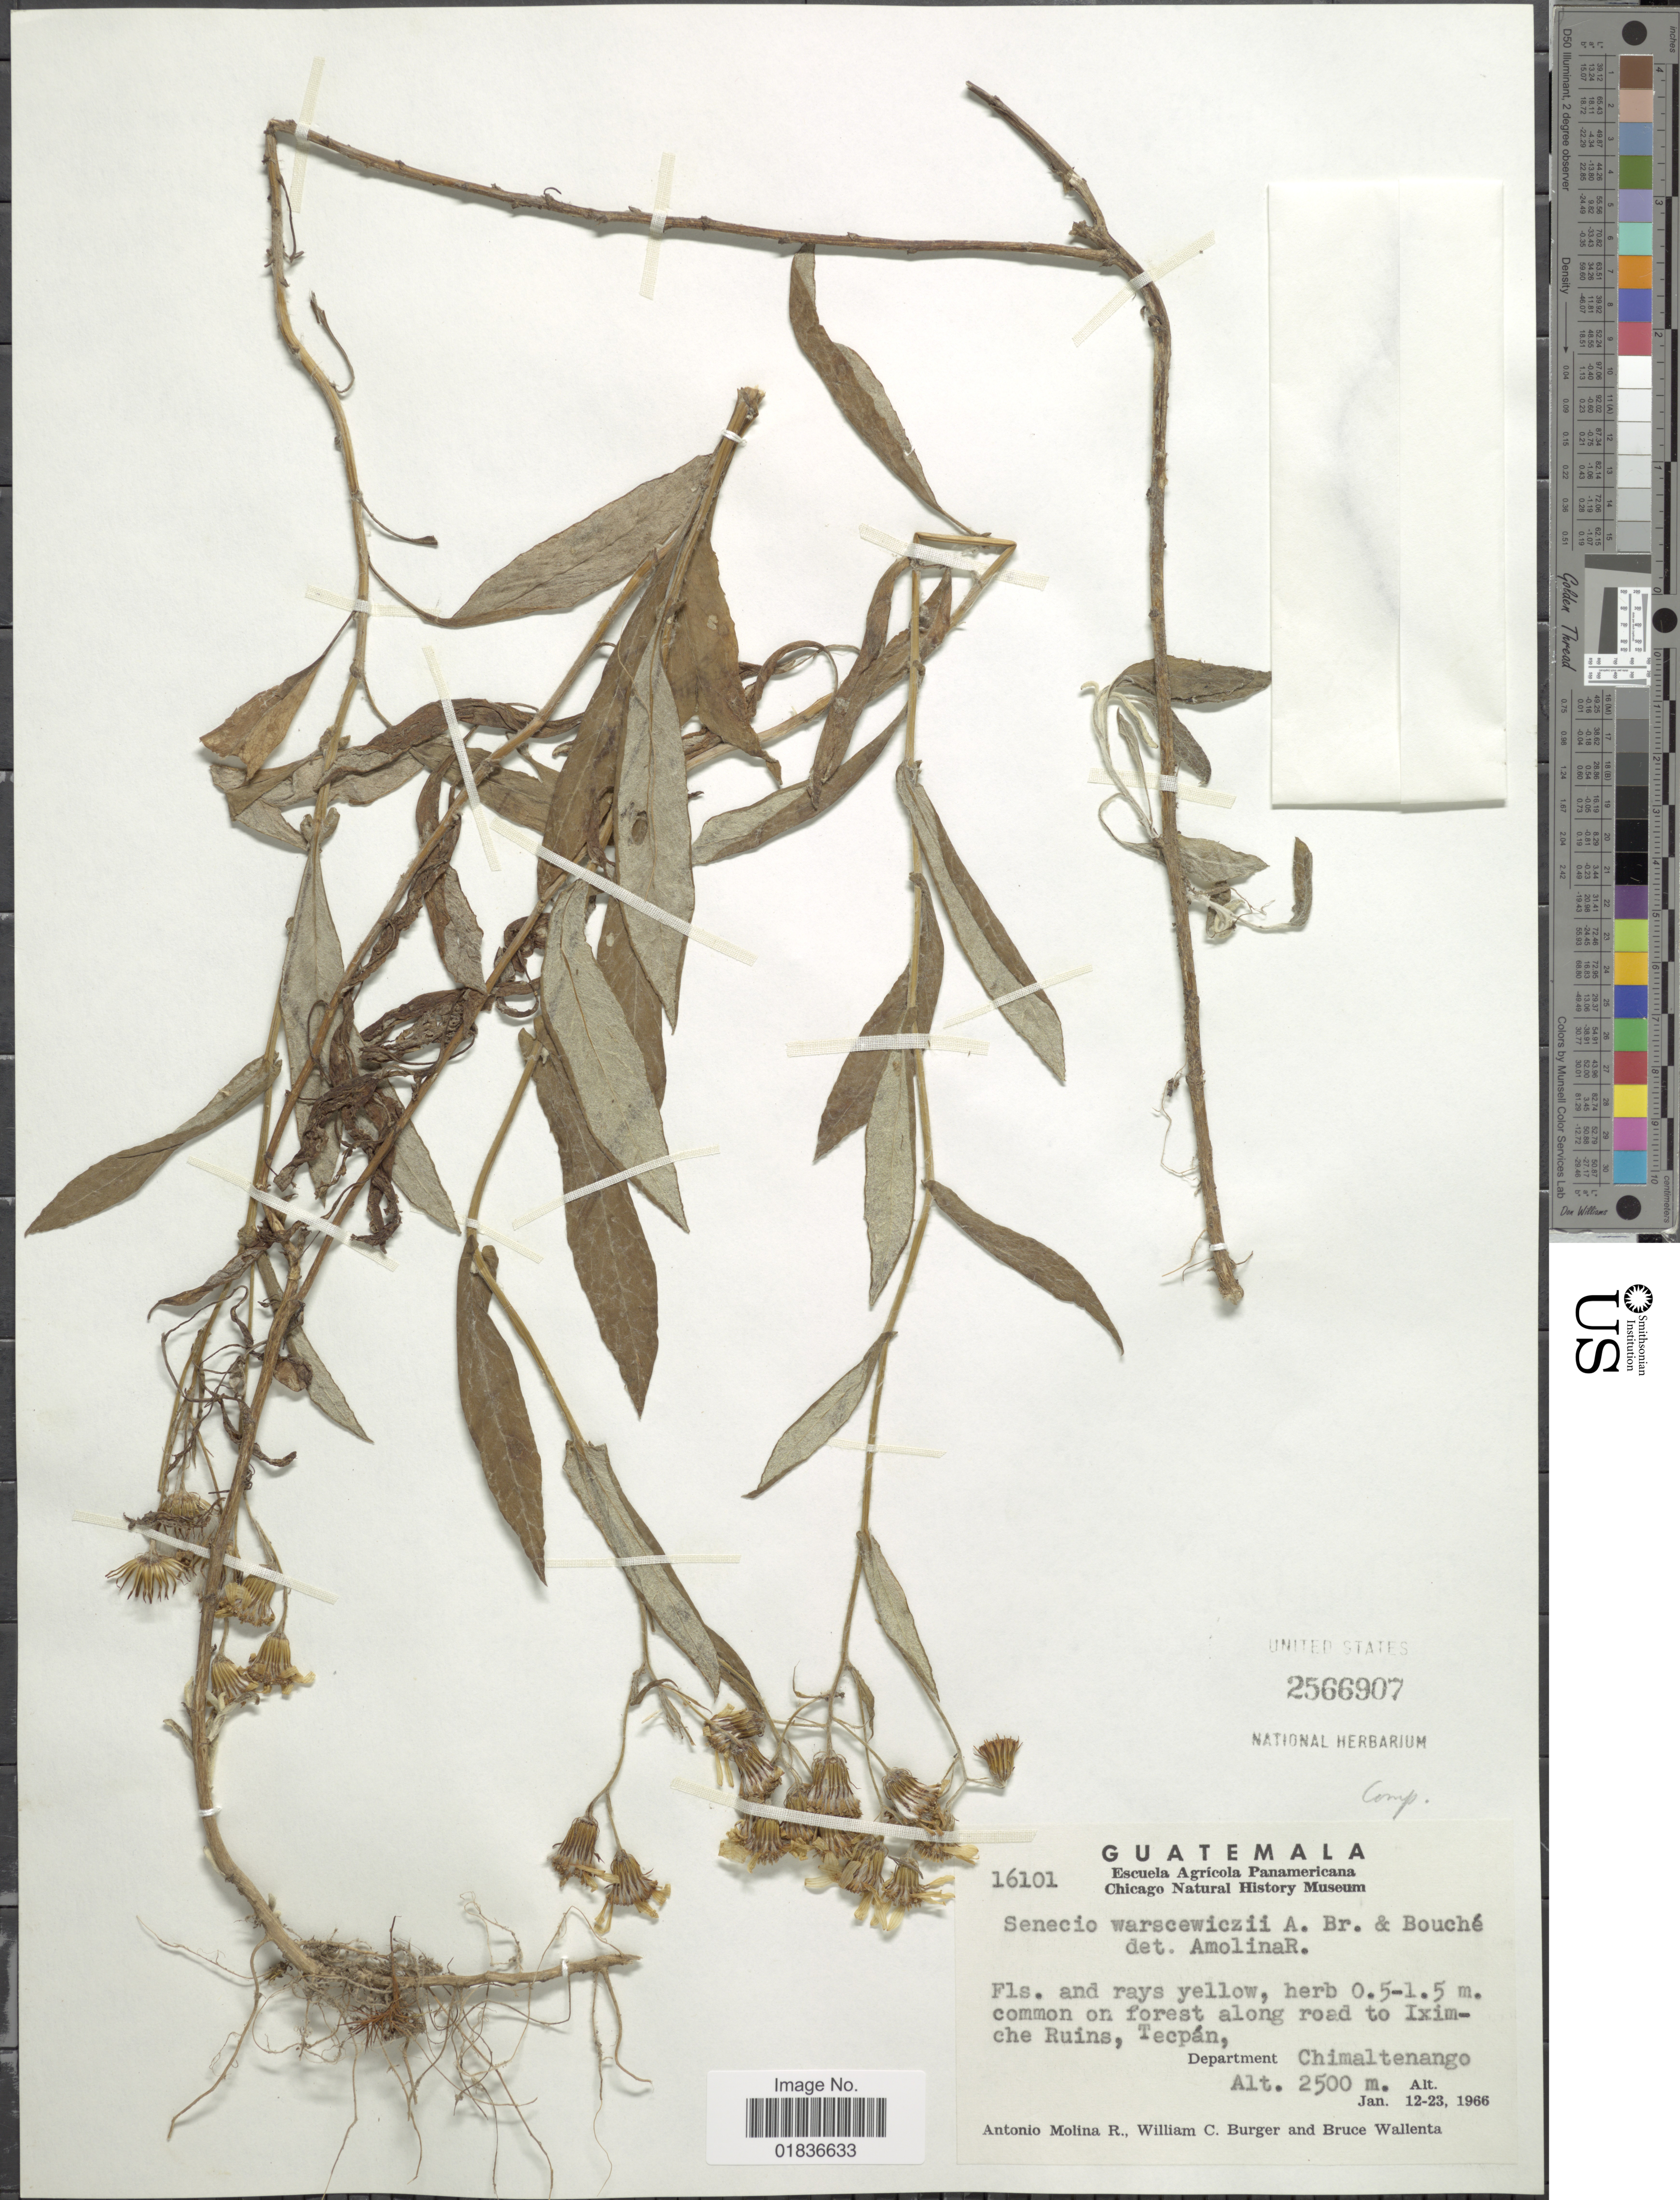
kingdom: Plantae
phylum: Tracheophyta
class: Magnoliopsida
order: Asterales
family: Asteraceae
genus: Senecio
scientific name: Senecio warszewiczii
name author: A. Braun & Bouché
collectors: A. Molina R., W. Burger & B. Wallenta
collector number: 16101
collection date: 1966-01-12/1966-01-23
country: Guatemala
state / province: Chimaltenango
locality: Forest along road to Iximche Ruins, Tecpan, Department Chimaltenango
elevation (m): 2500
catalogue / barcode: US 2566907